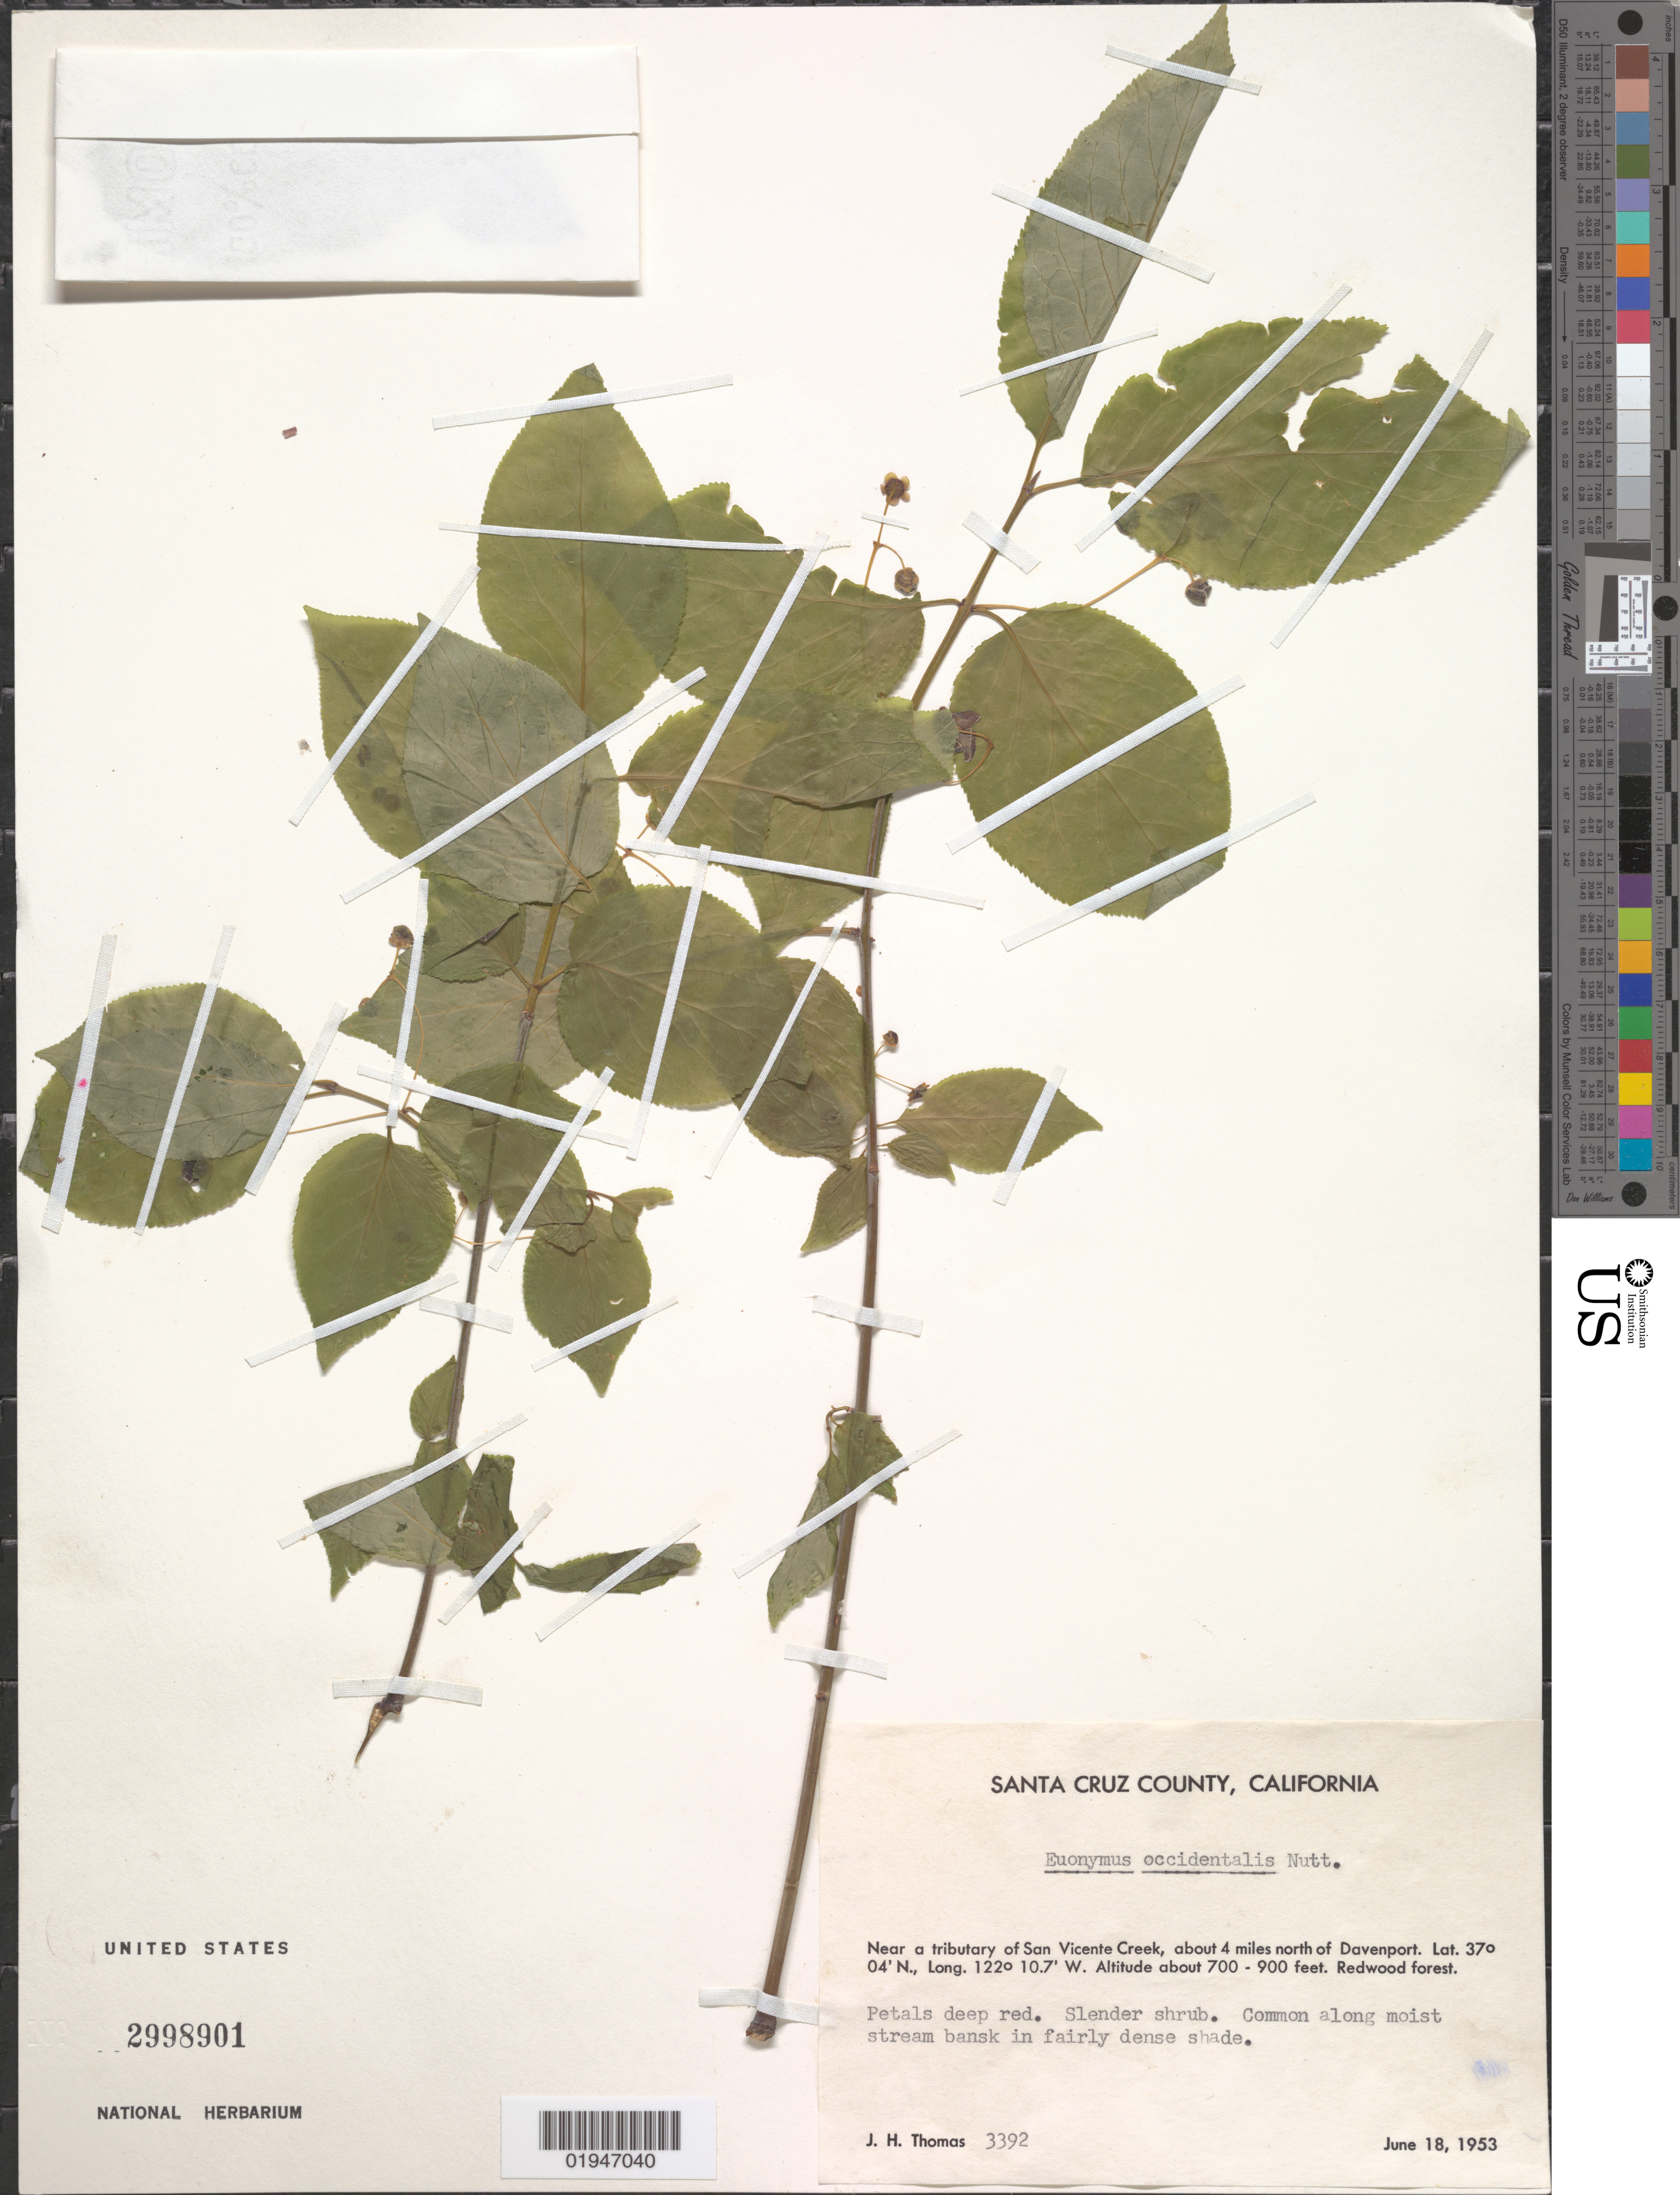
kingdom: Plantae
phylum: Tracheophyta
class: Magnoliopsida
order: Celastrales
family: Celastraceae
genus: Euonymus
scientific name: Euonymus occidentalis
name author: Nutt. ex Torr.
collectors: J. H. Thomas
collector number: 3392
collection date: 1953-06-18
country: United States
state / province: California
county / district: Santa Cruz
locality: Davenport; near a tributary of San Vicente Creek, about 4 miles N of Davenport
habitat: Redwood forest. Common along moist stream banks in fairly dense shade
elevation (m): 213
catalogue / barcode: US 2998901